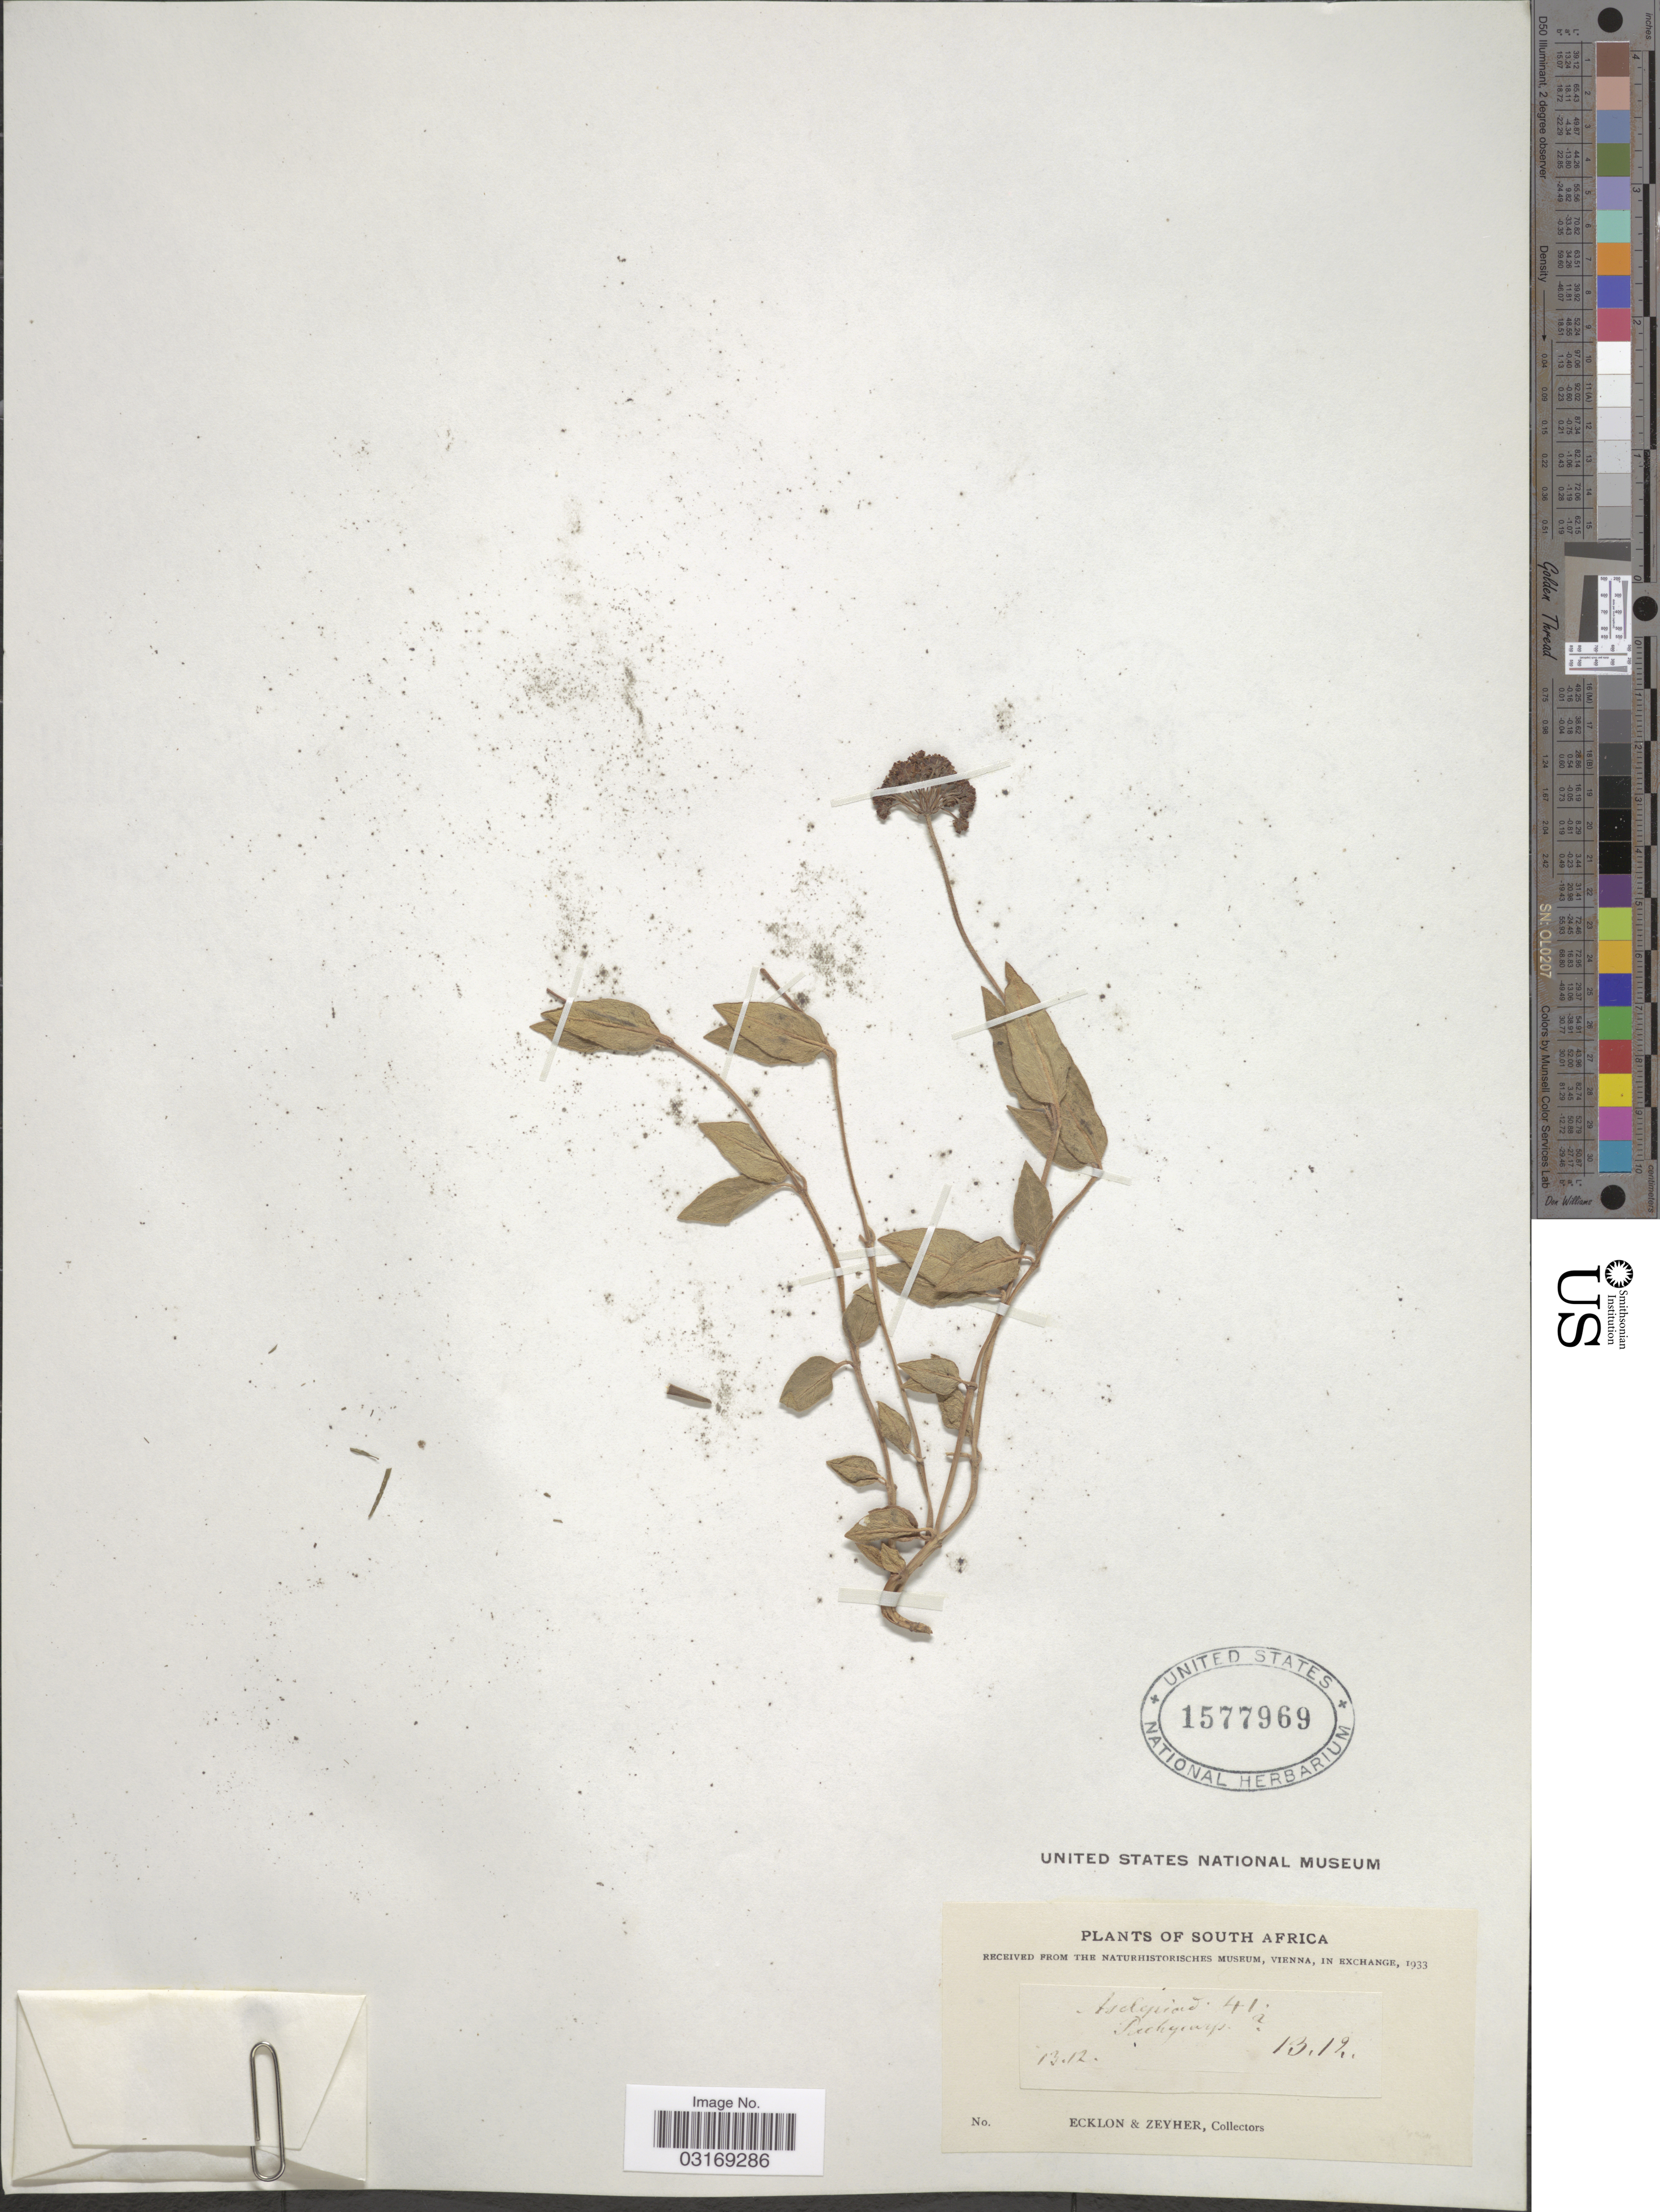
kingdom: Plantae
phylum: Tracheophyta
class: Magnoliopsida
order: Gentianales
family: Apocynaceae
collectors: -. Ecklon & -. Zeyher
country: South Africa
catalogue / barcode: US 1577969